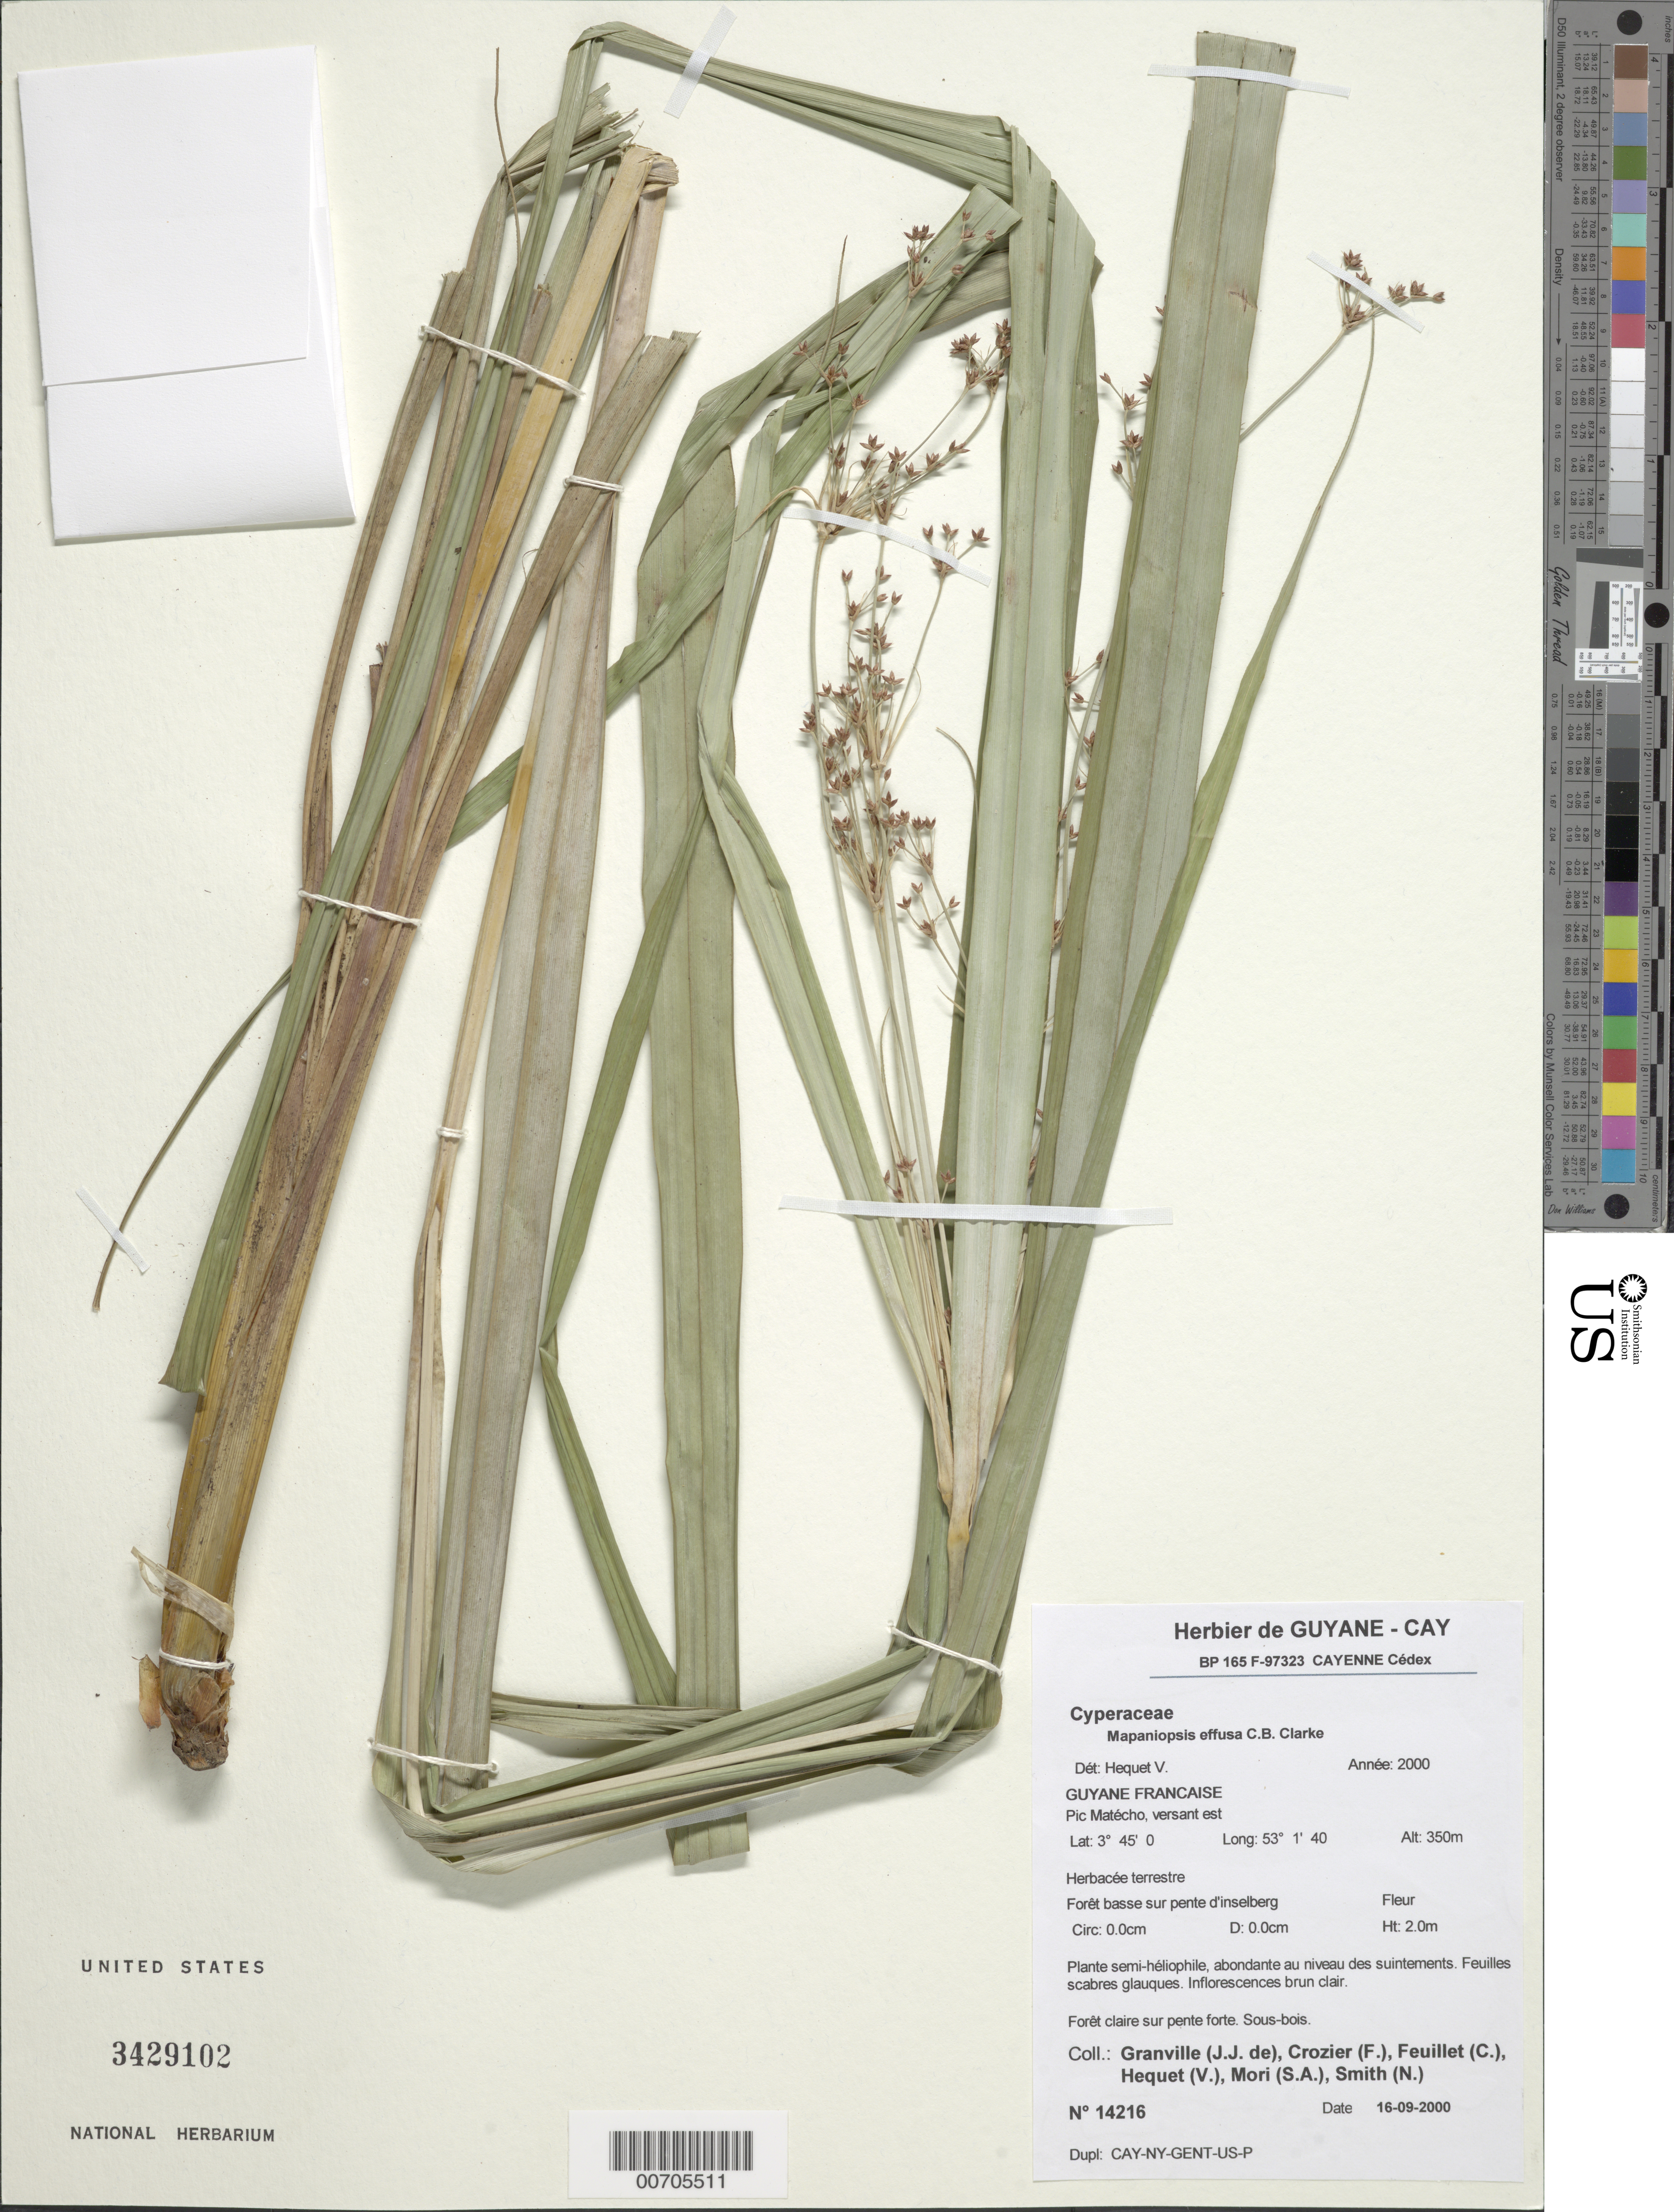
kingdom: Plantae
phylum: Tracheophyta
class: Liliopsida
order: Poales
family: Cyperaceae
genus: Mapania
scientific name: Mapania effusa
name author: (C.B. Clarke) T. Koyama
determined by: Strong, Mark T., (BOT), Smithsonian Institution - National Museum of Natural History (UNITED STATES)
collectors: J.-J. de Granville, F. Crozier, C. Feuillet, V. Hequet, S. Mori & N. Smith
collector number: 14216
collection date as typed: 16-Sep-00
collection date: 2000-09-16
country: French Guiana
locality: Pic Matécho, versant est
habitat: Forêt basse sur pente inselberg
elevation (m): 350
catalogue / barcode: US 3429102